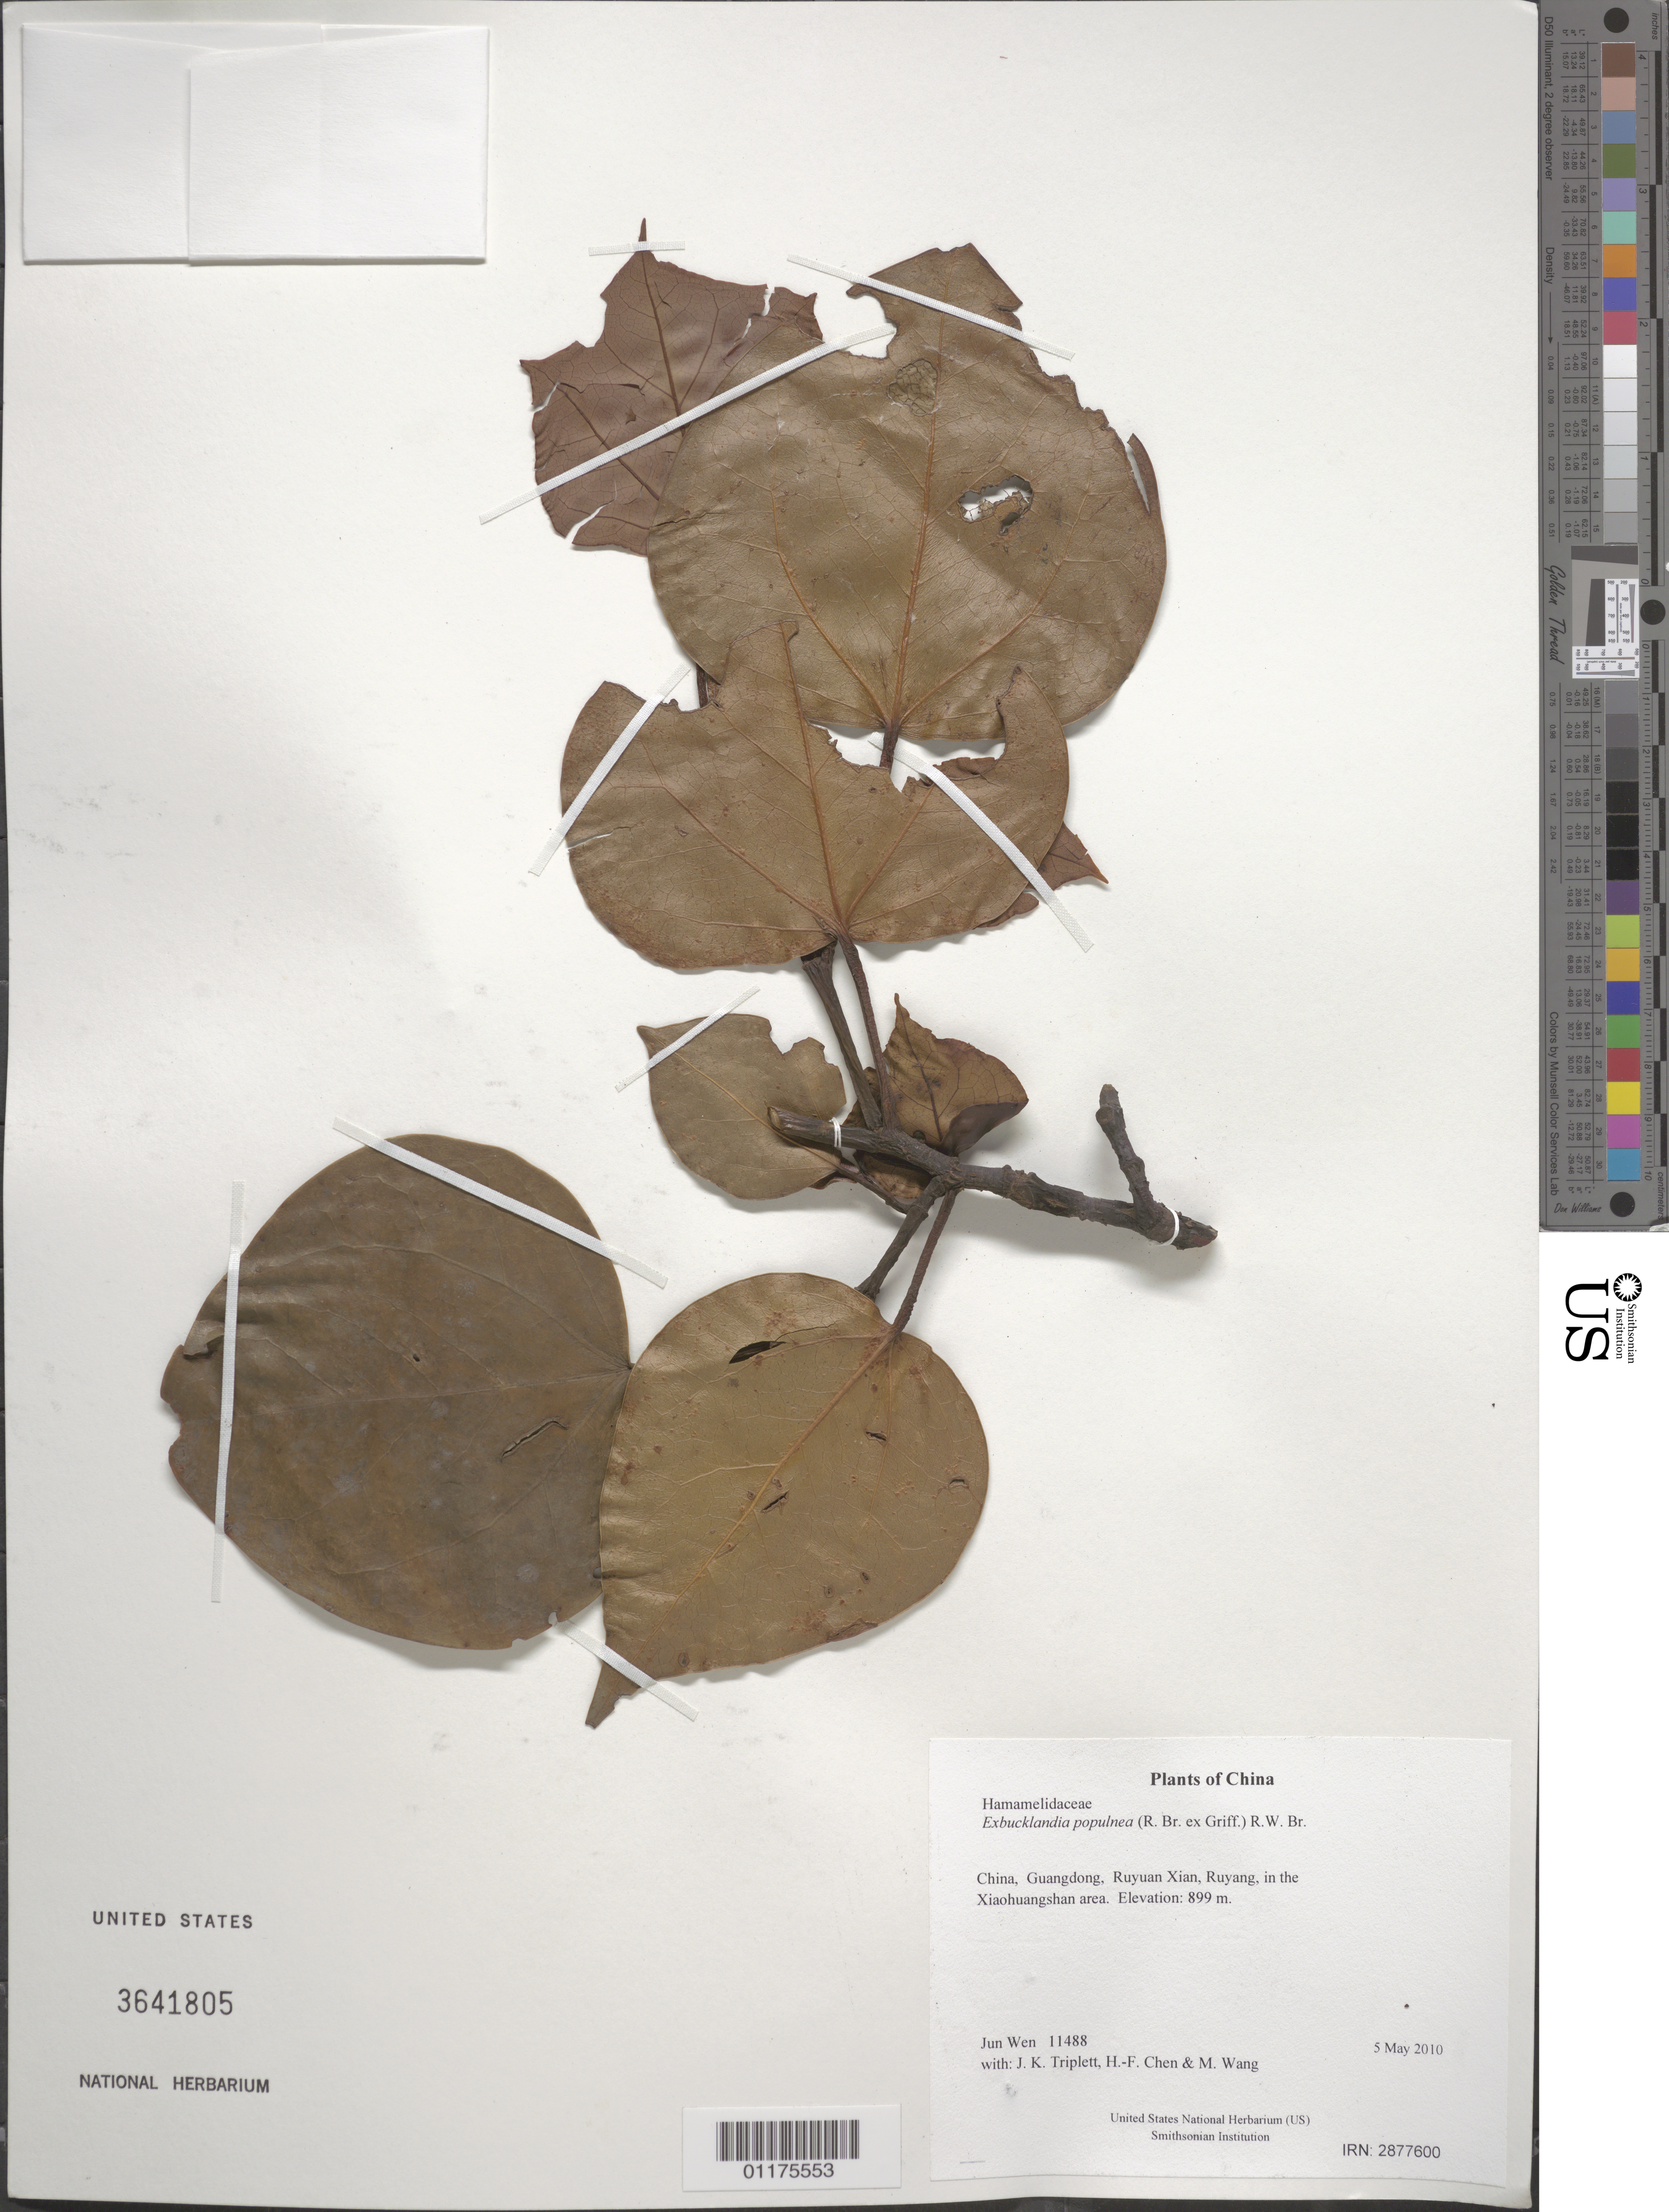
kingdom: Plantae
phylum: Tracheophyta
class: Magnoliopsida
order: Saxifragales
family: Hamamelidaceae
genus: Exbucklandia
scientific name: Exbucklandia populnea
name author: (R. Br. ex Griff.) R.W. Br.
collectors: J. Wen, J. K. Triplett, H.-F. Chen & M. Wang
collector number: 11488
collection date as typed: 5 May 2010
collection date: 2010-05-05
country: China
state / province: Guangdong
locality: Ruyuan Xian, Ruyang, in the Xiaohuangshan area.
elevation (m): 899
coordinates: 24 54.721 N, 113 02.326 E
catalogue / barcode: US 3641805